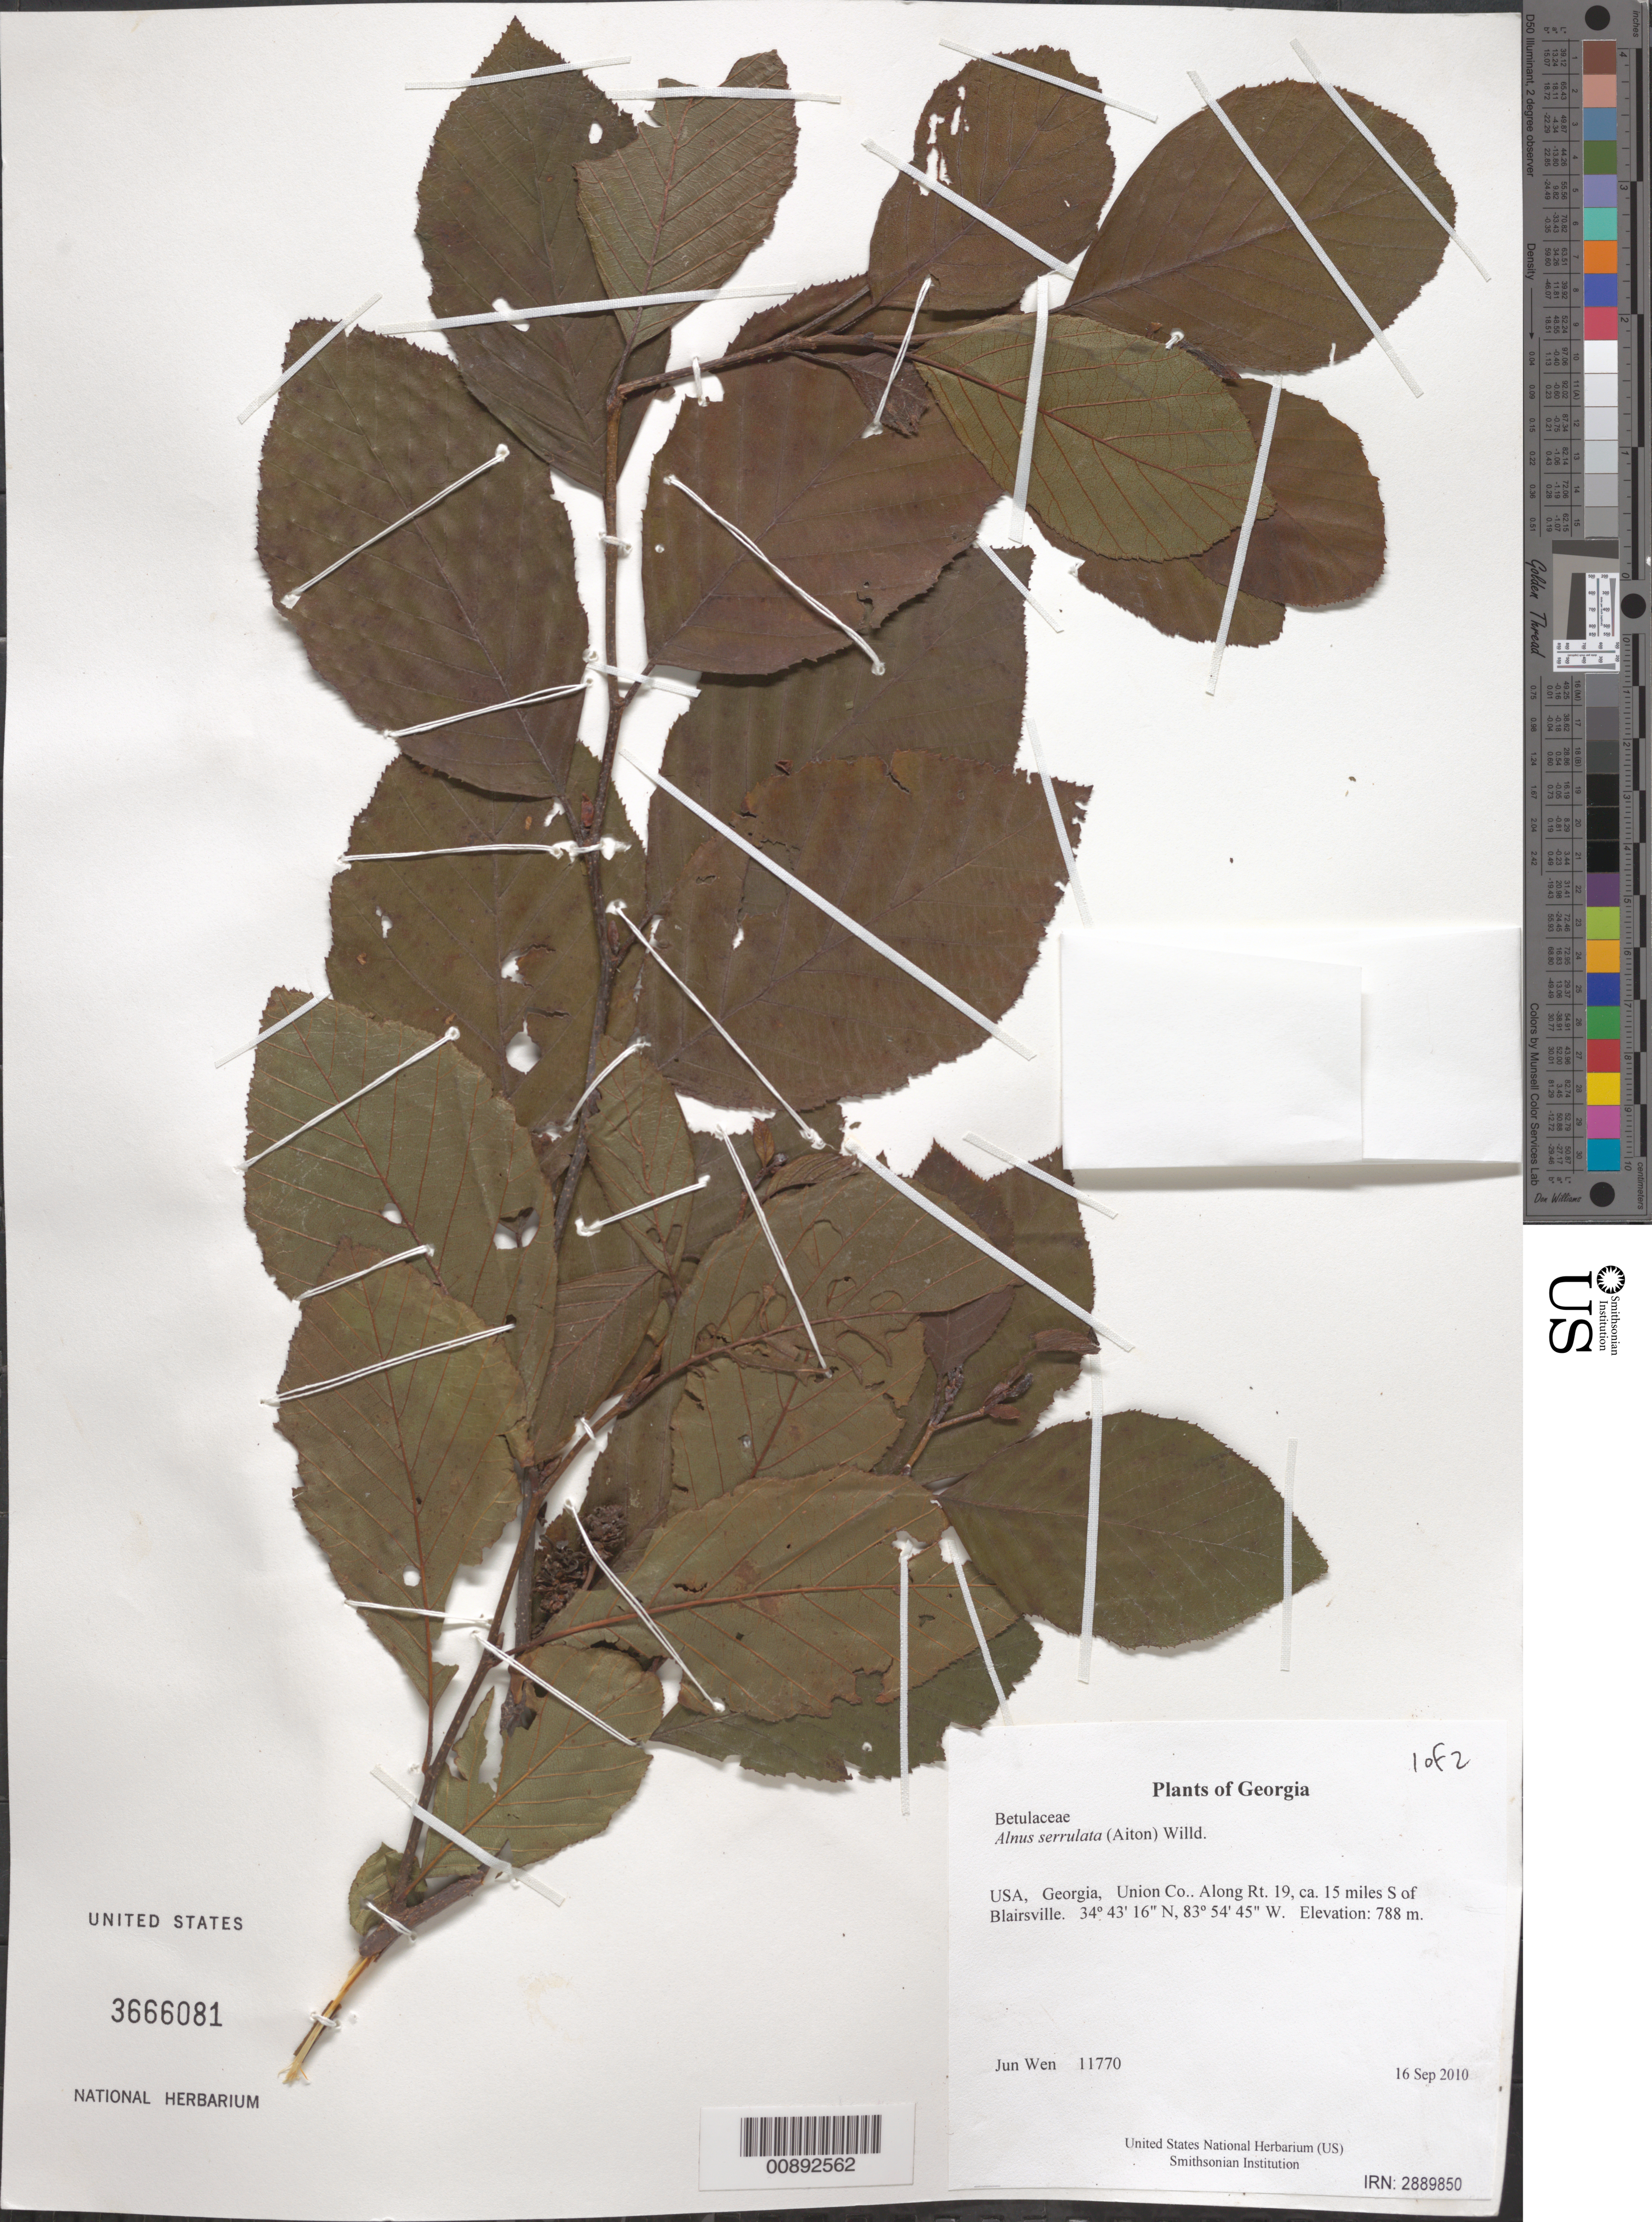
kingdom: Plantae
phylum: Tracheophyta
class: Magnoliopsida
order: Fagales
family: Betulaceae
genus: Alnus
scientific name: Alnus serrulata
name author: (Aiton) Willd.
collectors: J. Wen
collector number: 11770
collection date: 2010-09-16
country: United States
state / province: Georgia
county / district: Union Co.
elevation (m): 788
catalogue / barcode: US 3666081